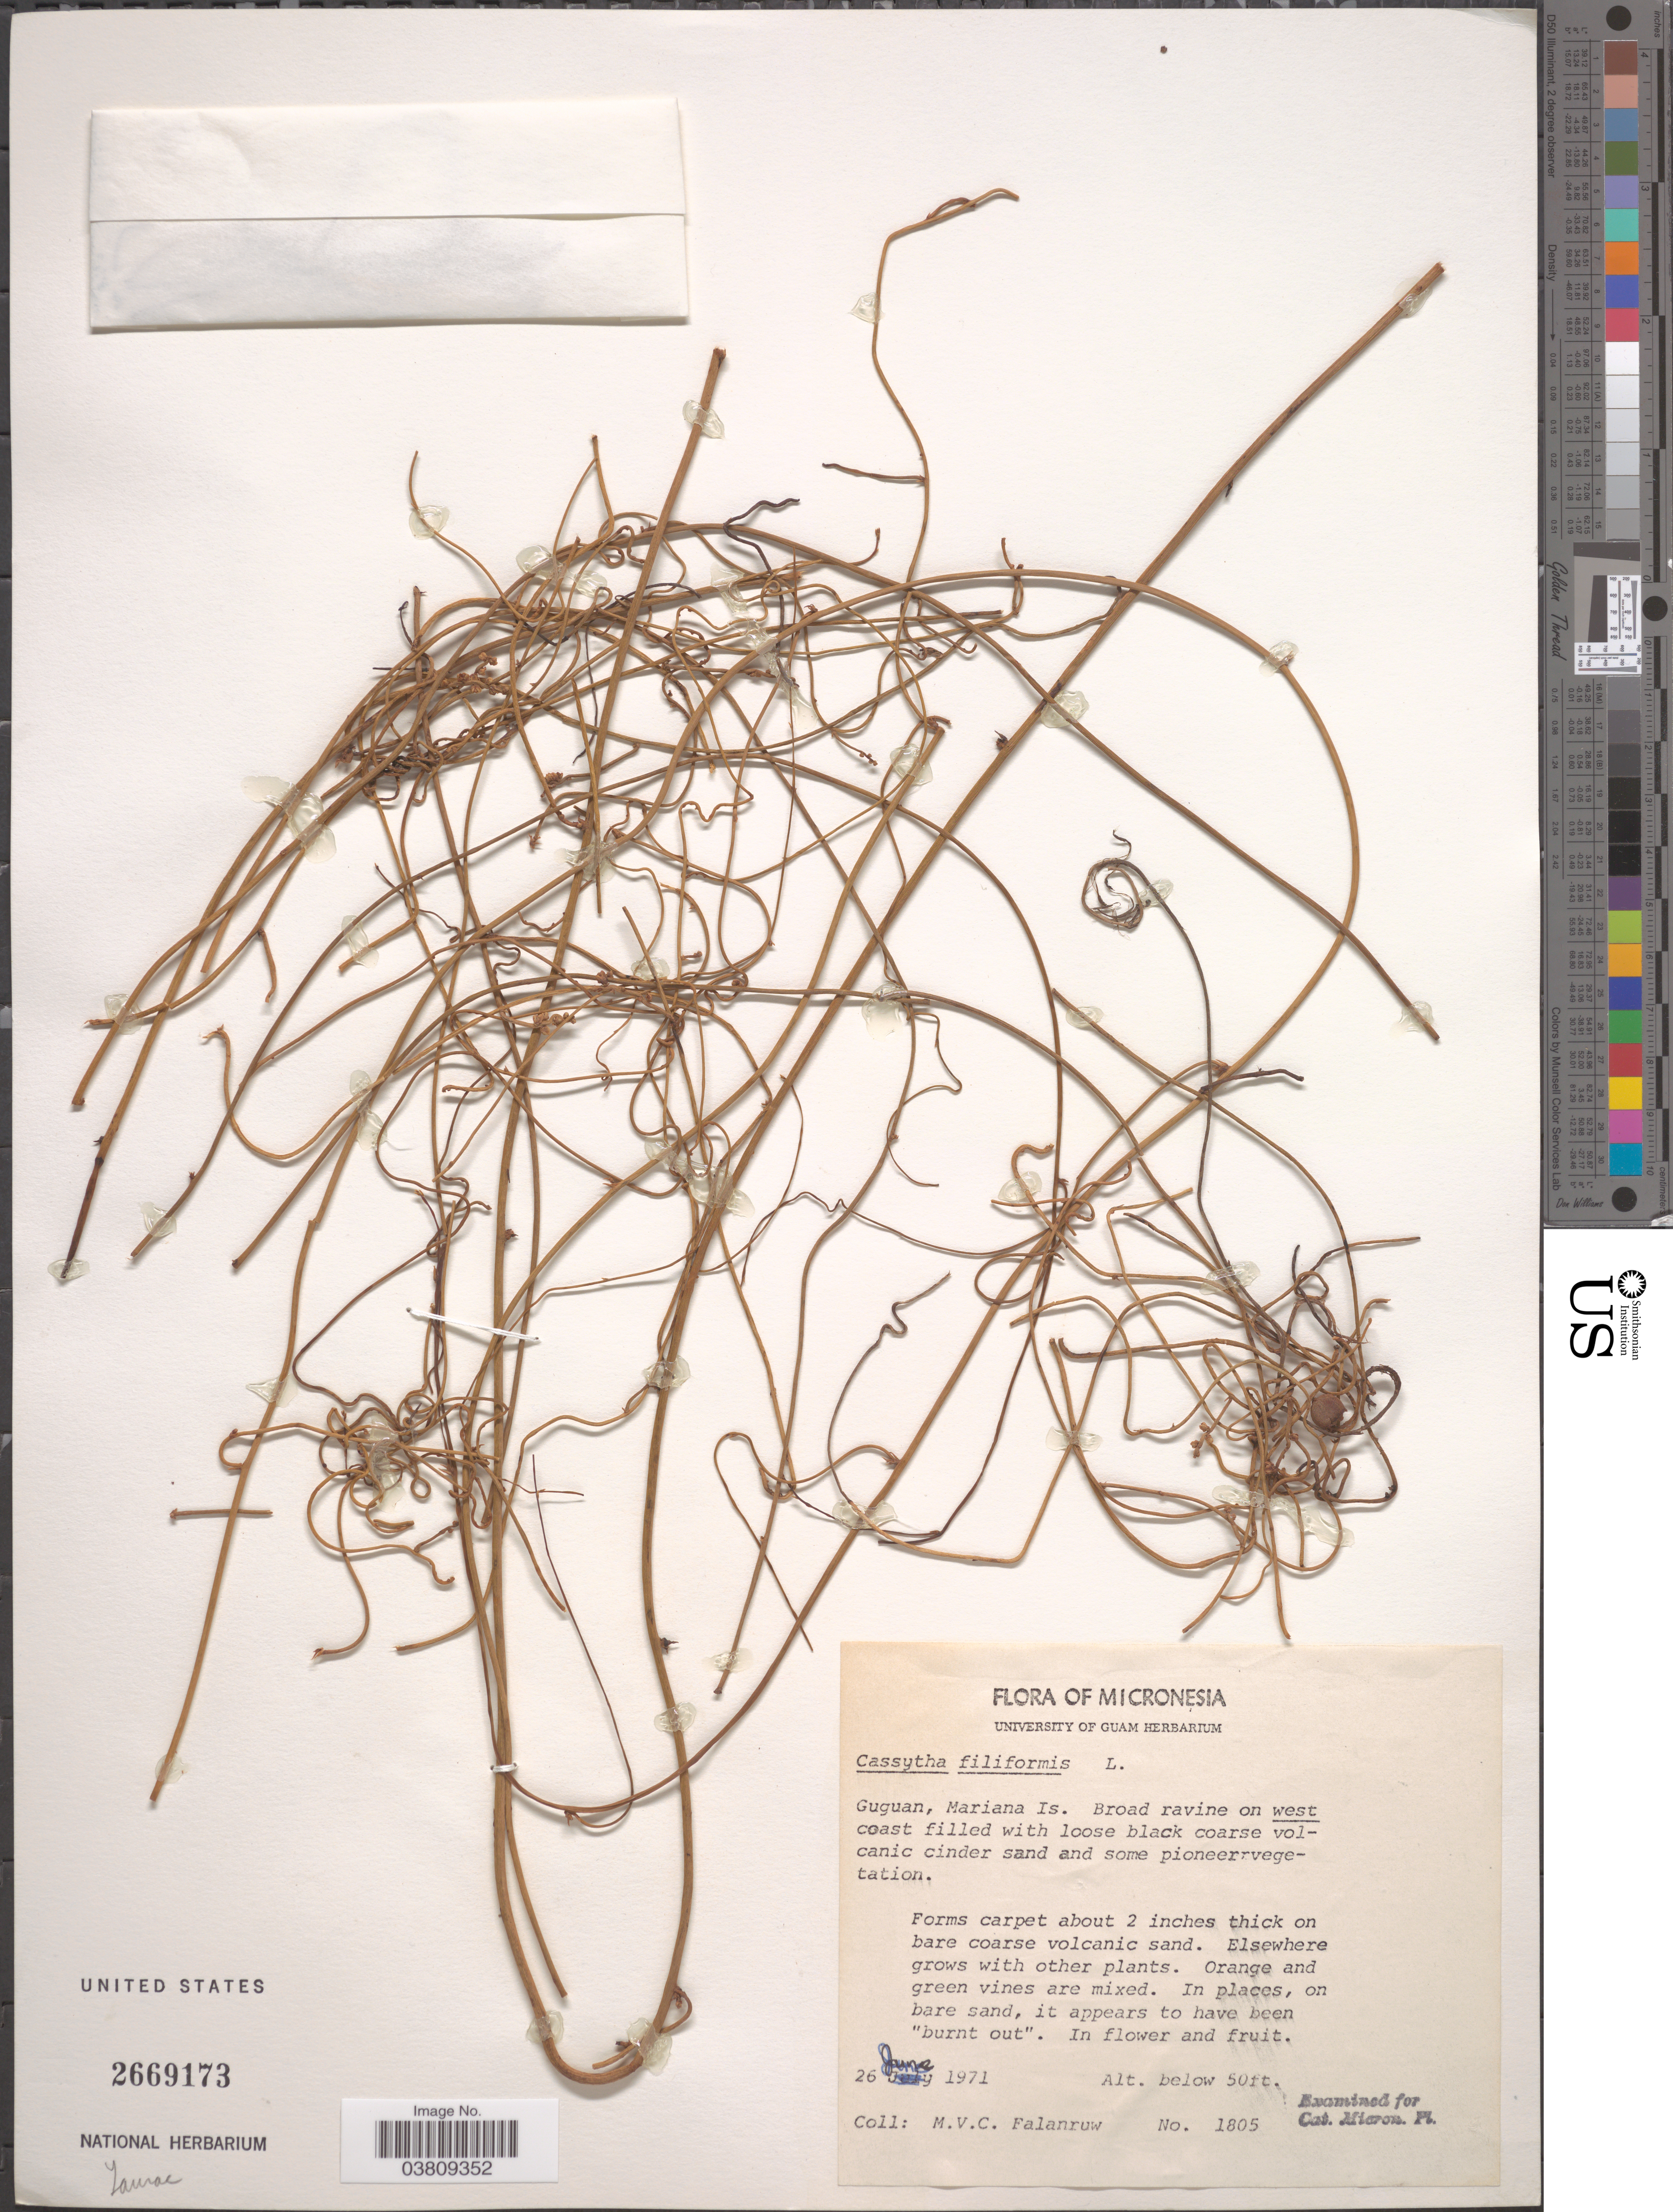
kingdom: Plantae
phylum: Tracheophyta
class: Magnoliopsida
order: Laurales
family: Lauraceae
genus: Cassytha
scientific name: Cassytha filiformis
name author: L.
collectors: M. V. Falanruw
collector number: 1805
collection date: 1971-06-26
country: Northern Mariana Islands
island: Guguan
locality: Guguan, Mariana Is. On west coast.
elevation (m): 15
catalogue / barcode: US 2669173